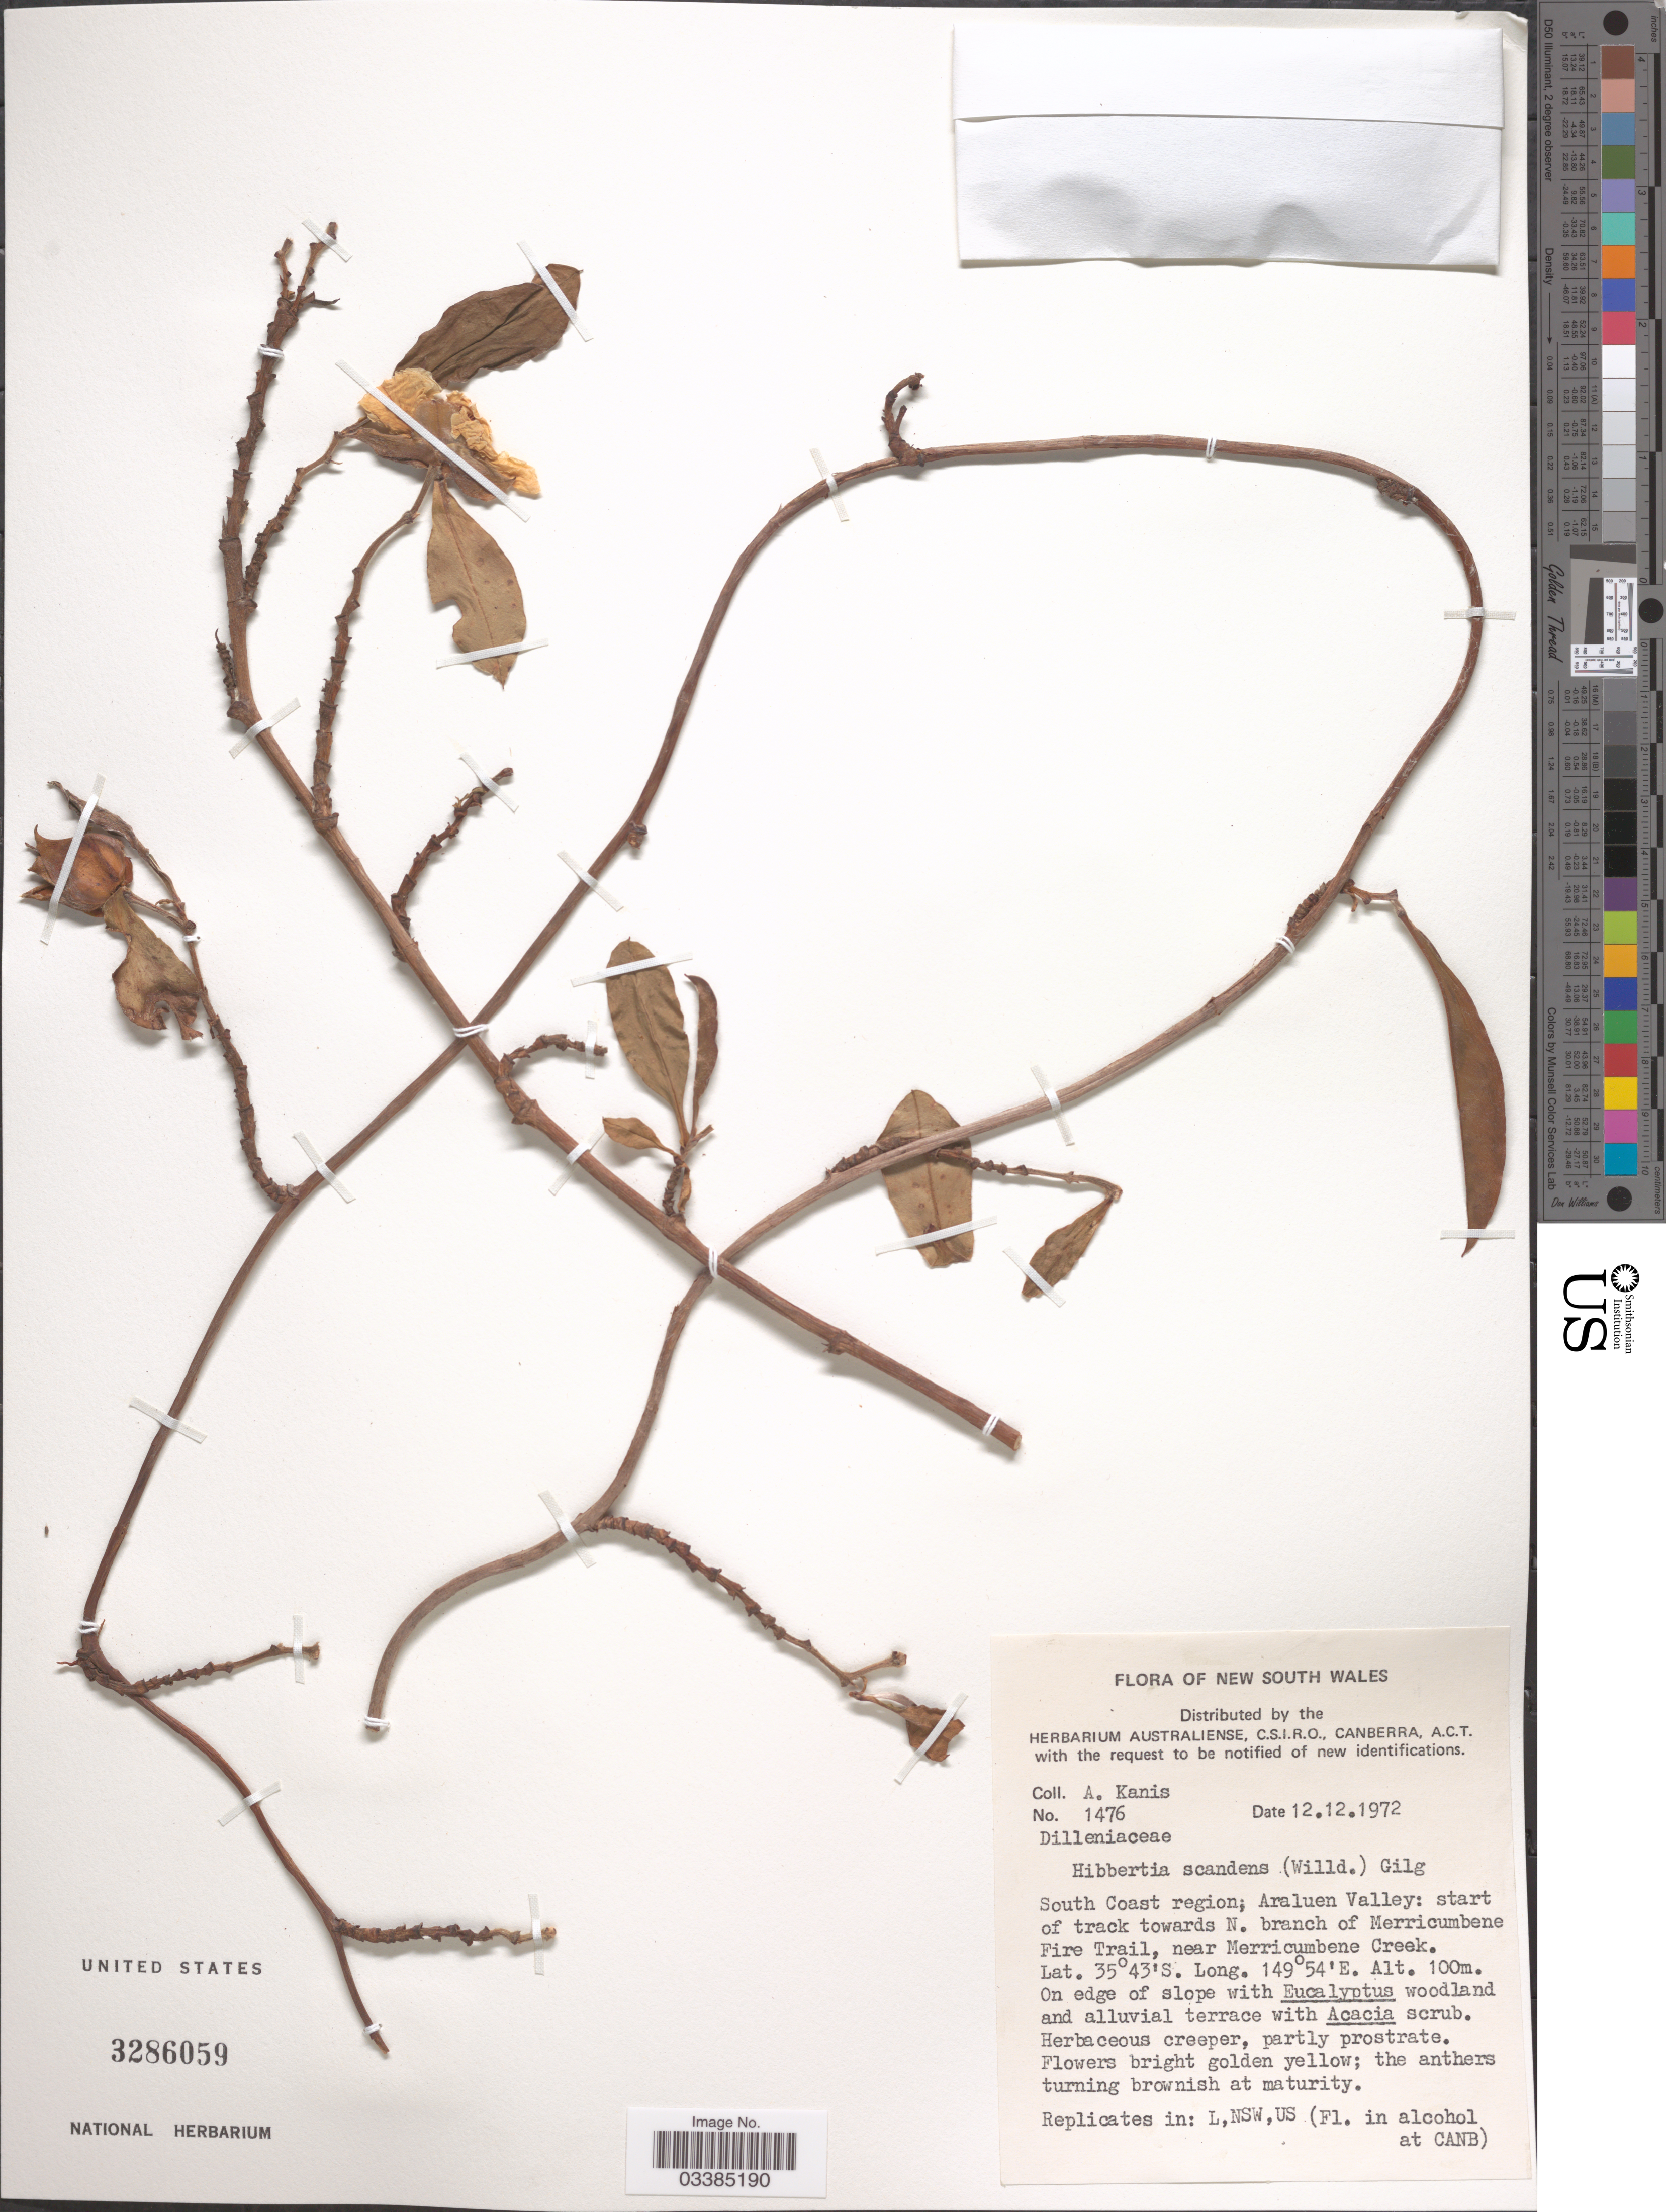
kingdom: Plantae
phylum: Tracheophyta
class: Magnoliopsida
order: Dilleniales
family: Dilleniaceae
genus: Hibbertia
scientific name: Hibbertia scandens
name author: (Willd.) Gilg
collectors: A. Kanis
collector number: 1476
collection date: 1972-12-12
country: Australia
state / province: New South Wales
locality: South Coast region; Araluen Valley: start of track towards N. branch of Merricumbene Fire Trail, near Merricumbene Creek.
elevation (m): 100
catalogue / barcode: US 3286059